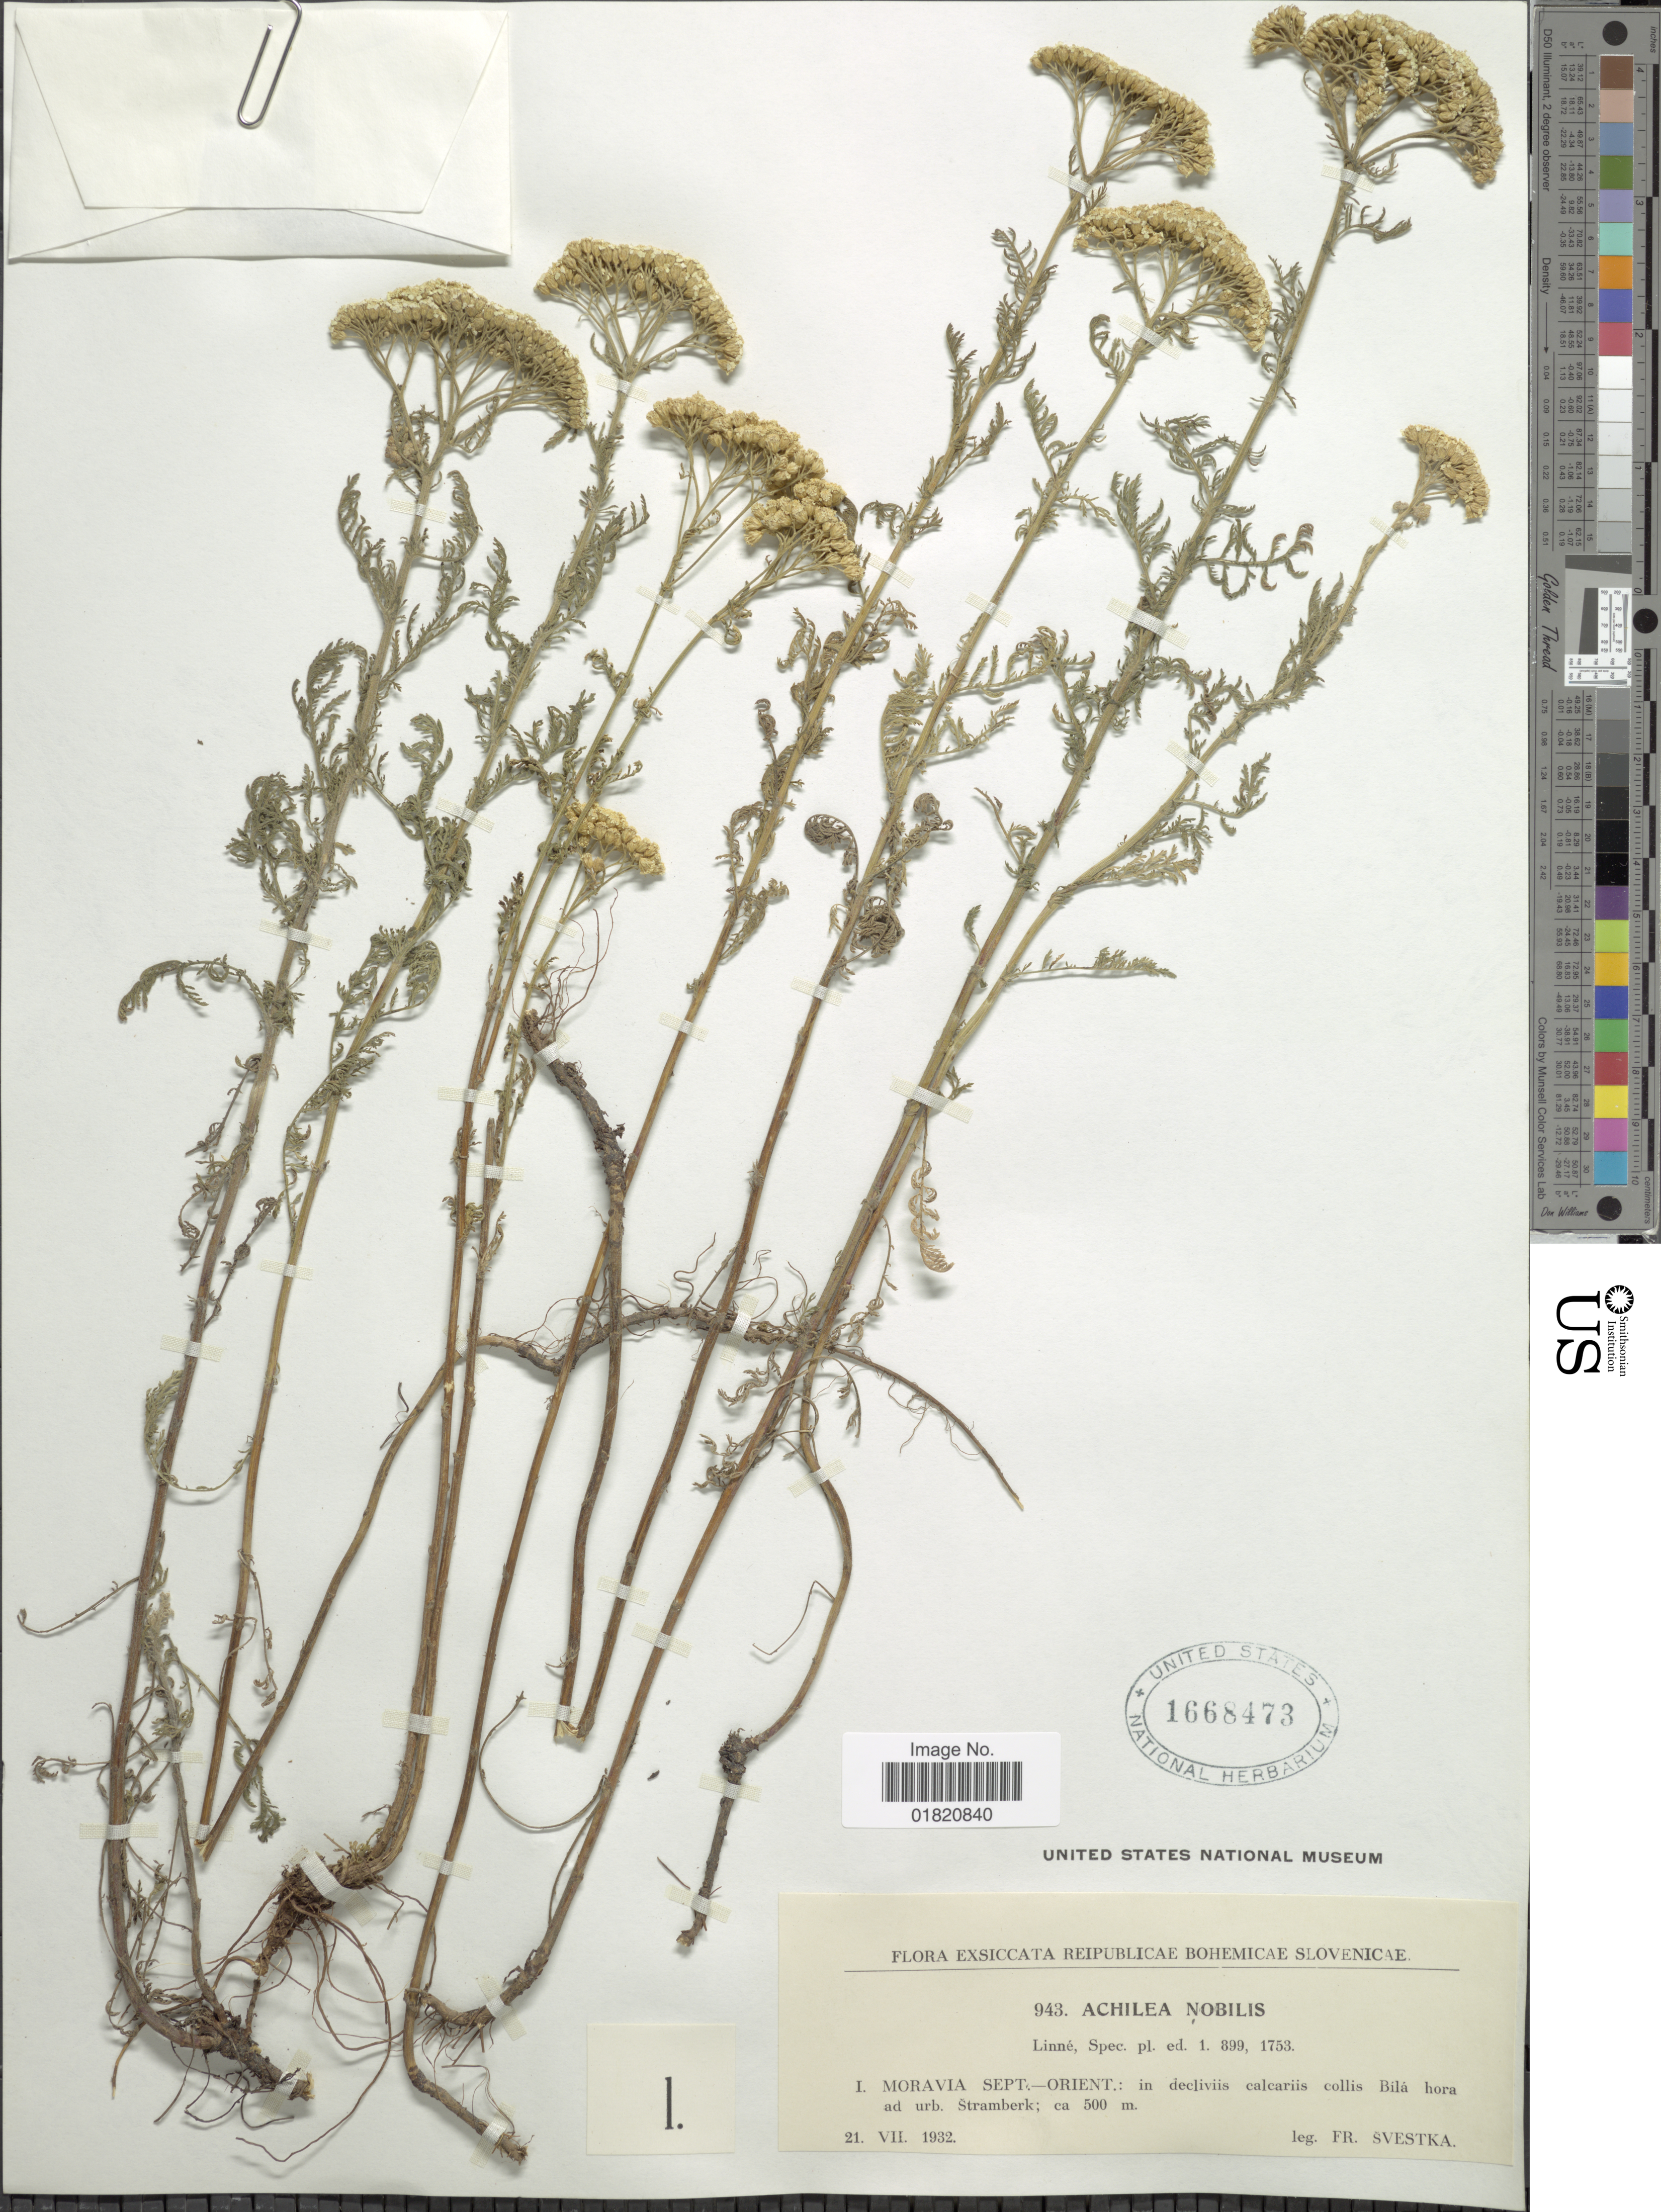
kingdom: Plantae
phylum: Tracheophyta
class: Magnoliopsida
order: Asterales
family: Asteraceae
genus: Achillea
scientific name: Achillea nobilis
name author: L.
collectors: F. Svestka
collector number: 943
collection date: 1932-07-21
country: Slovakia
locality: Reipublicae Bohemicae Slovenicae. Moravia Sept.-Orient.: in declivis calcariis collis Bila hora ad urb. Stramberk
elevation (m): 500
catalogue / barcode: US 1668473